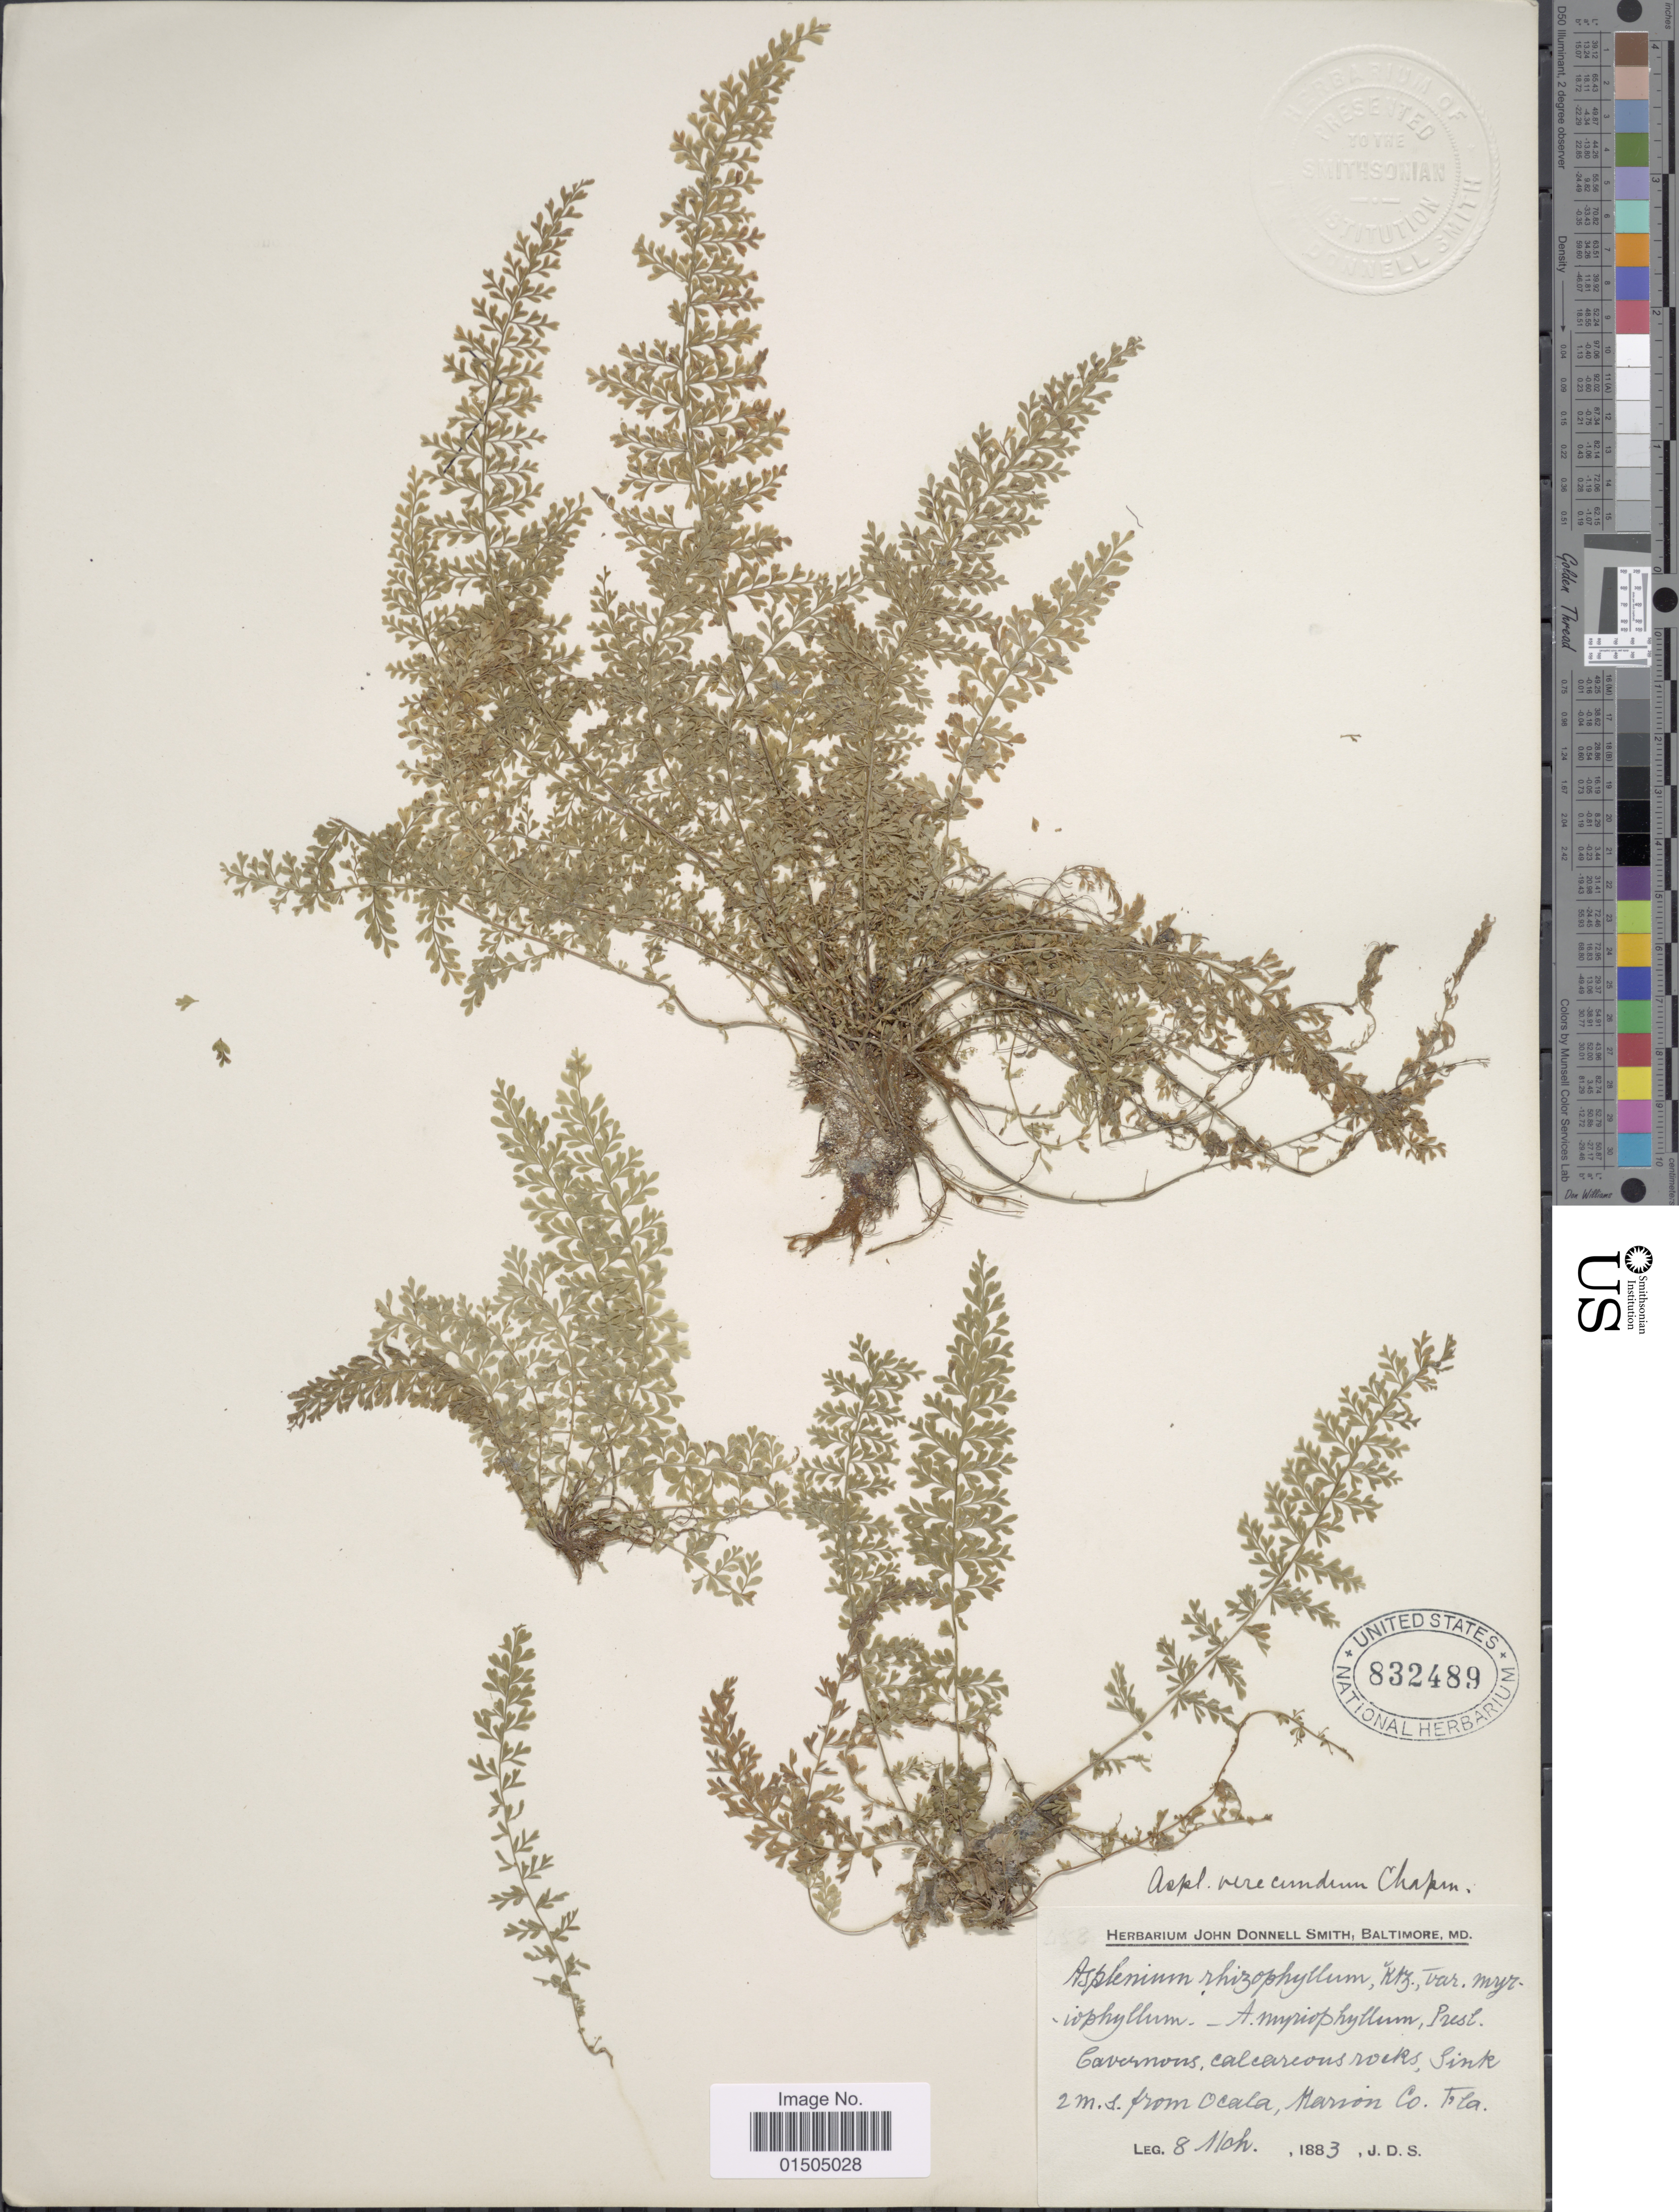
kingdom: Plantae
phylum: Tracheophyta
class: Polypodiopsida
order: Polypodiales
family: Aspleniaceae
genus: Asplenium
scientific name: Asplenium verecundum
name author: Chapm.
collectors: J. Donnell Smith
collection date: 1883-03-08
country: United States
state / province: Florida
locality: Cavernous, calcareous rocks, Sink 2 m. s. from Ocala, Marion Co.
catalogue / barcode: US 832489